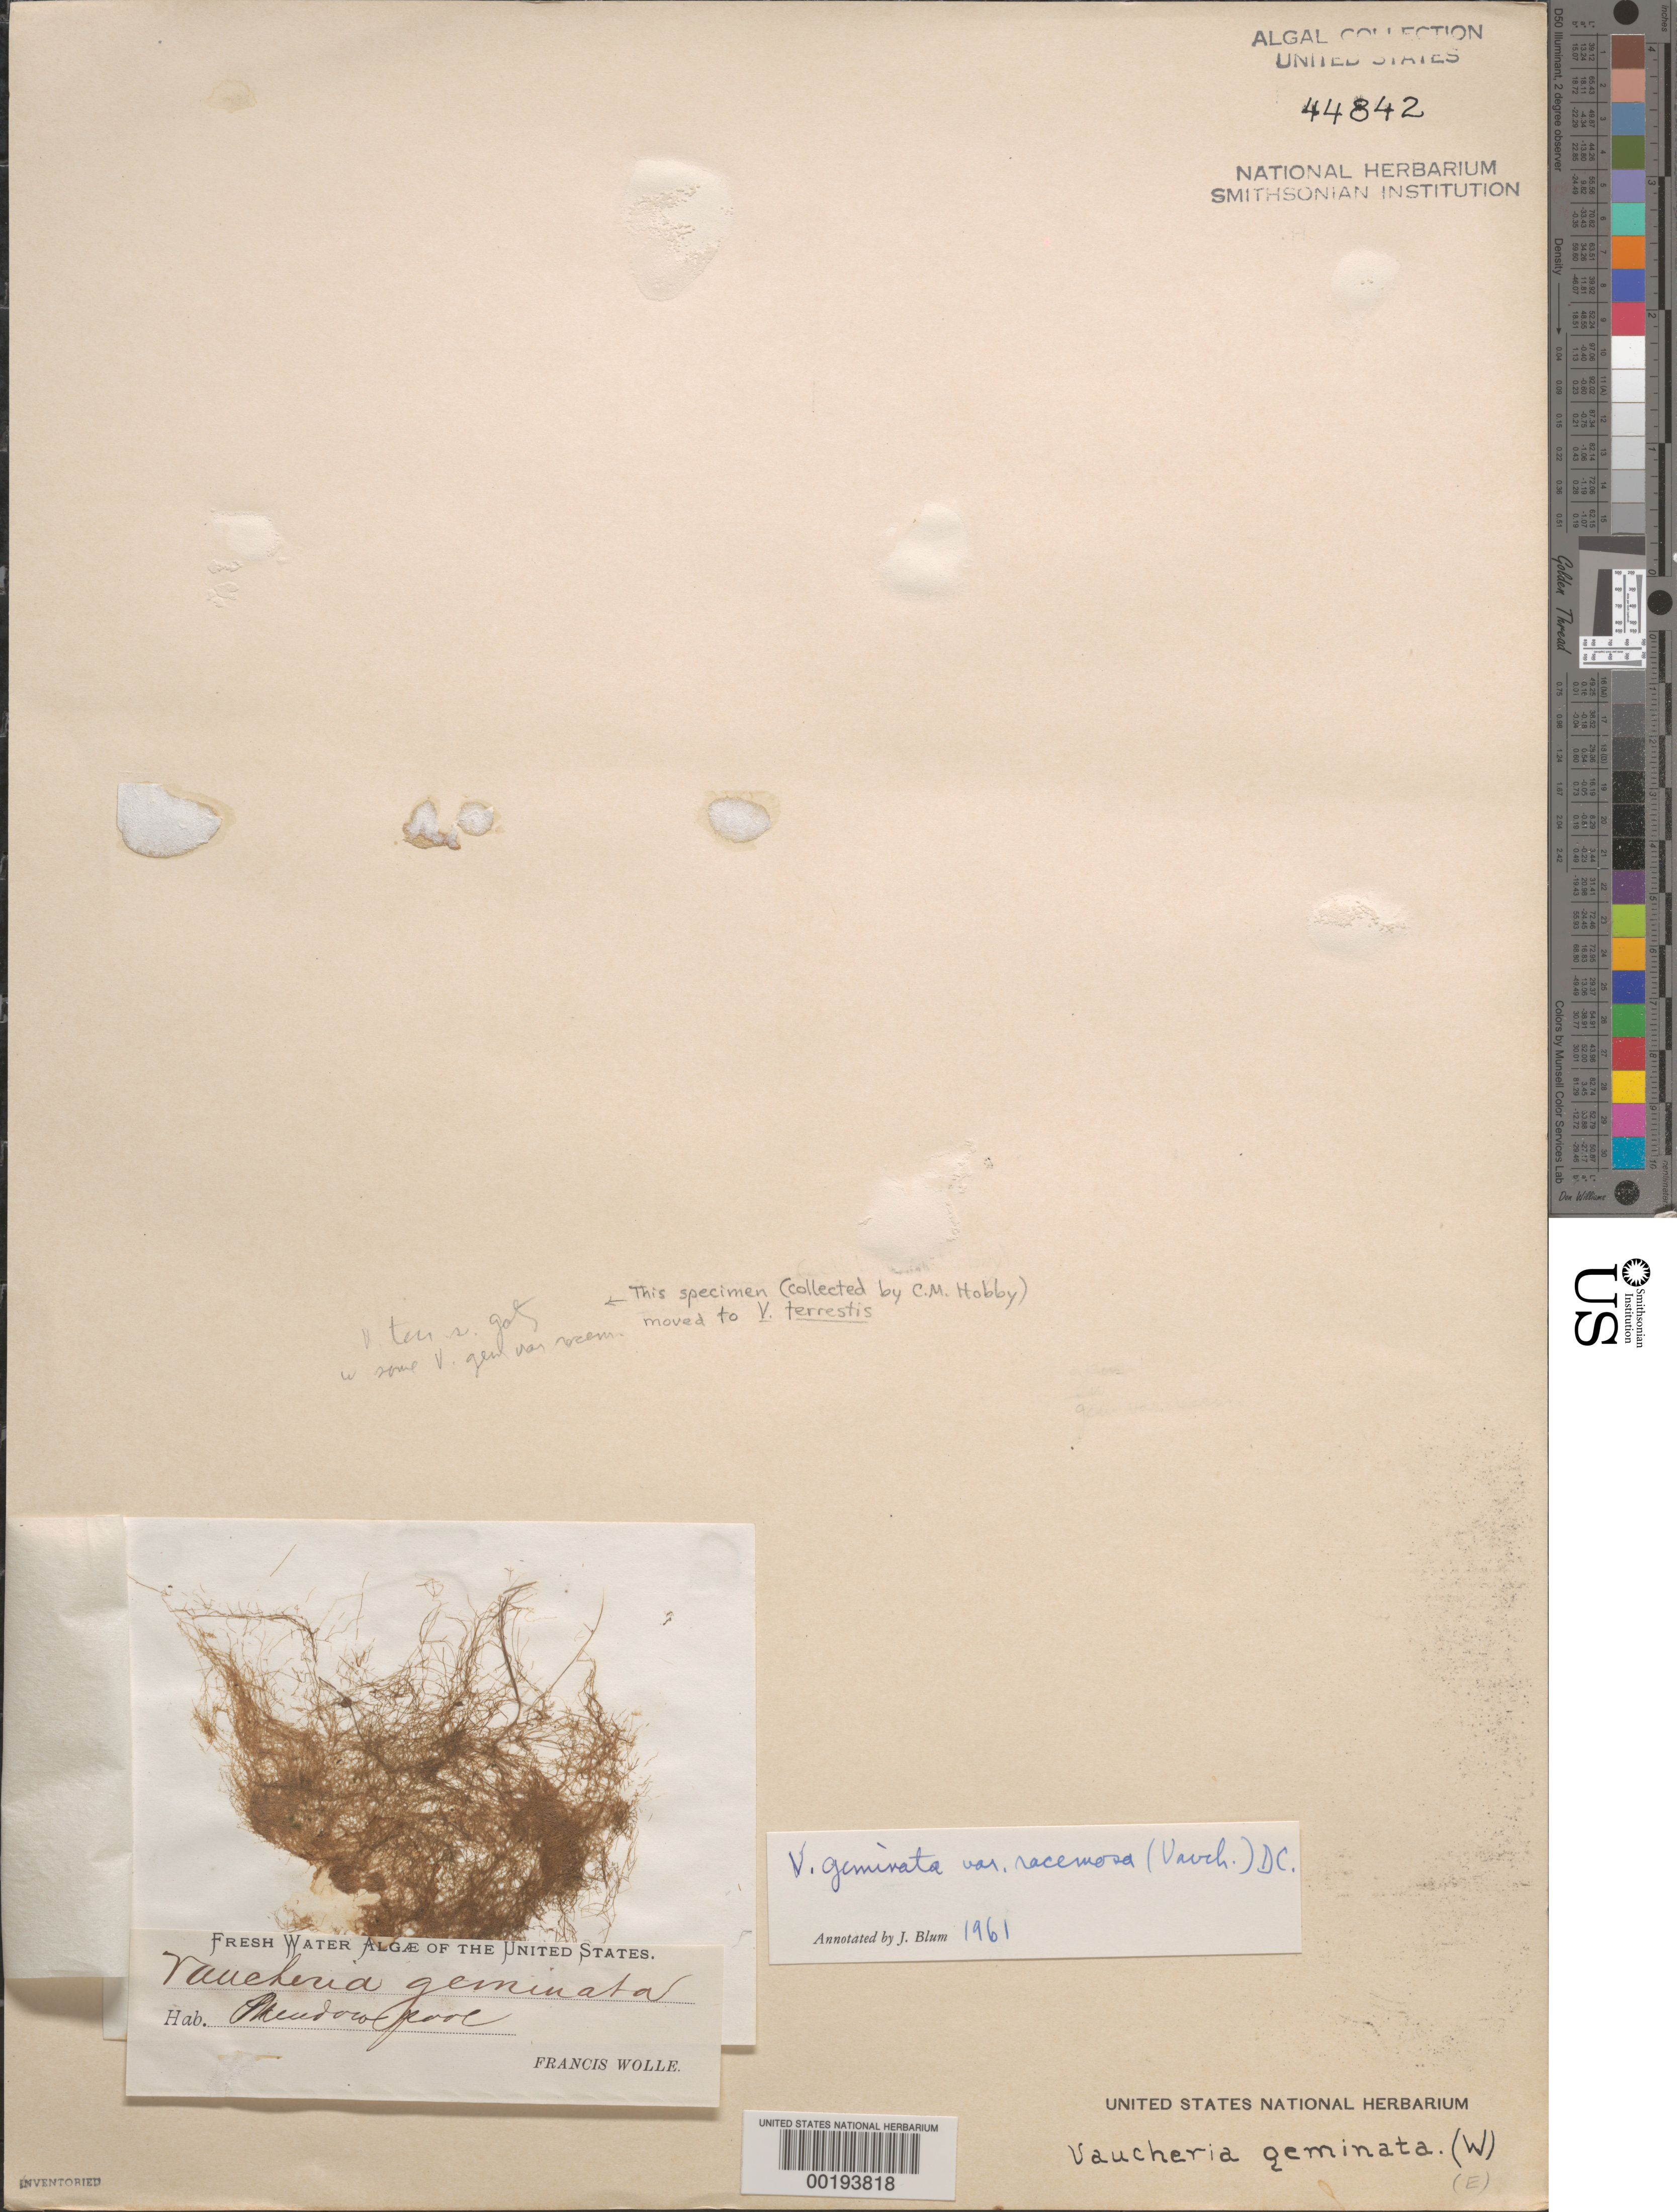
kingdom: Chromista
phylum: Ochrophyta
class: Xanthophyceae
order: Vaucheriales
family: Vaucheriaceae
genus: Vaucheria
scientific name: Vaucheria geminata var. racemosa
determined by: Blum, J. L.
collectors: F. Wolle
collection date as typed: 18--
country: United States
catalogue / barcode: US 44842